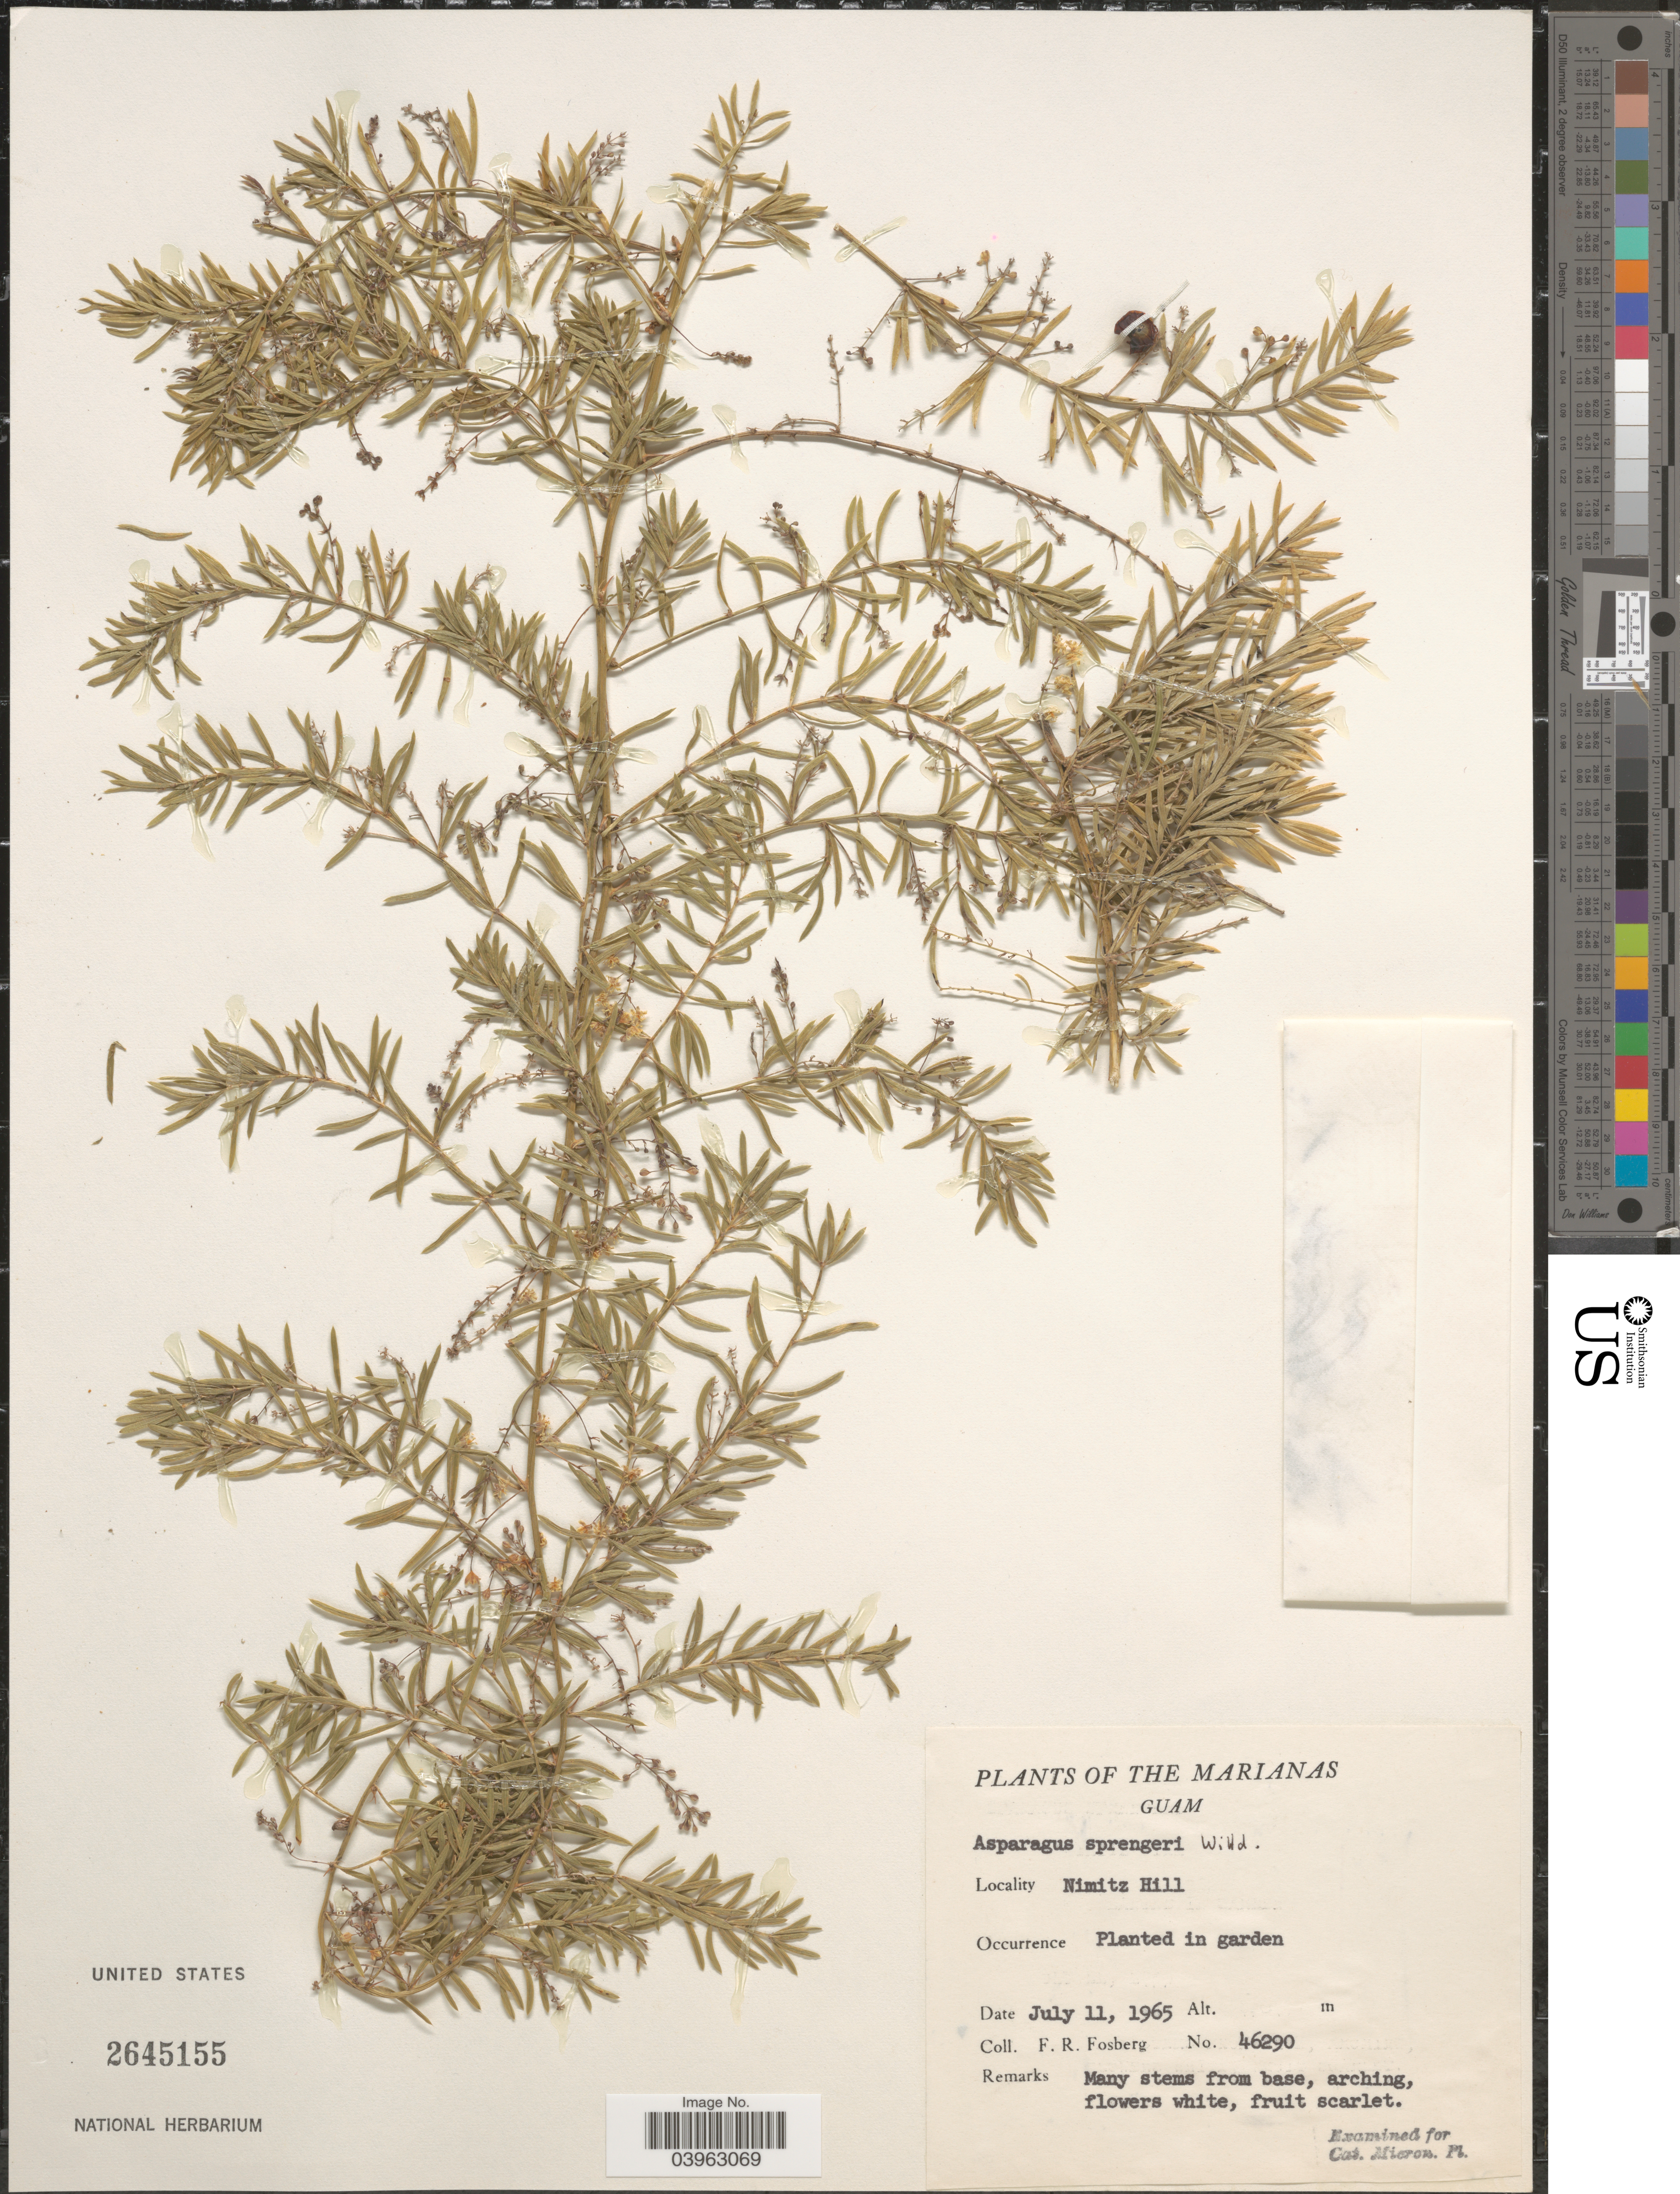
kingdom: Plantae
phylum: Tracheophyta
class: Liliopsida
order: Asparagales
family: Asparagaceae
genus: Asparagus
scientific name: Asparagus sprengeri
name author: Regel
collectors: F. R. Fosberg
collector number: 46290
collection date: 1965-07-11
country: Guam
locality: The Marianas. Nimitz Hill.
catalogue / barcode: US 2645155